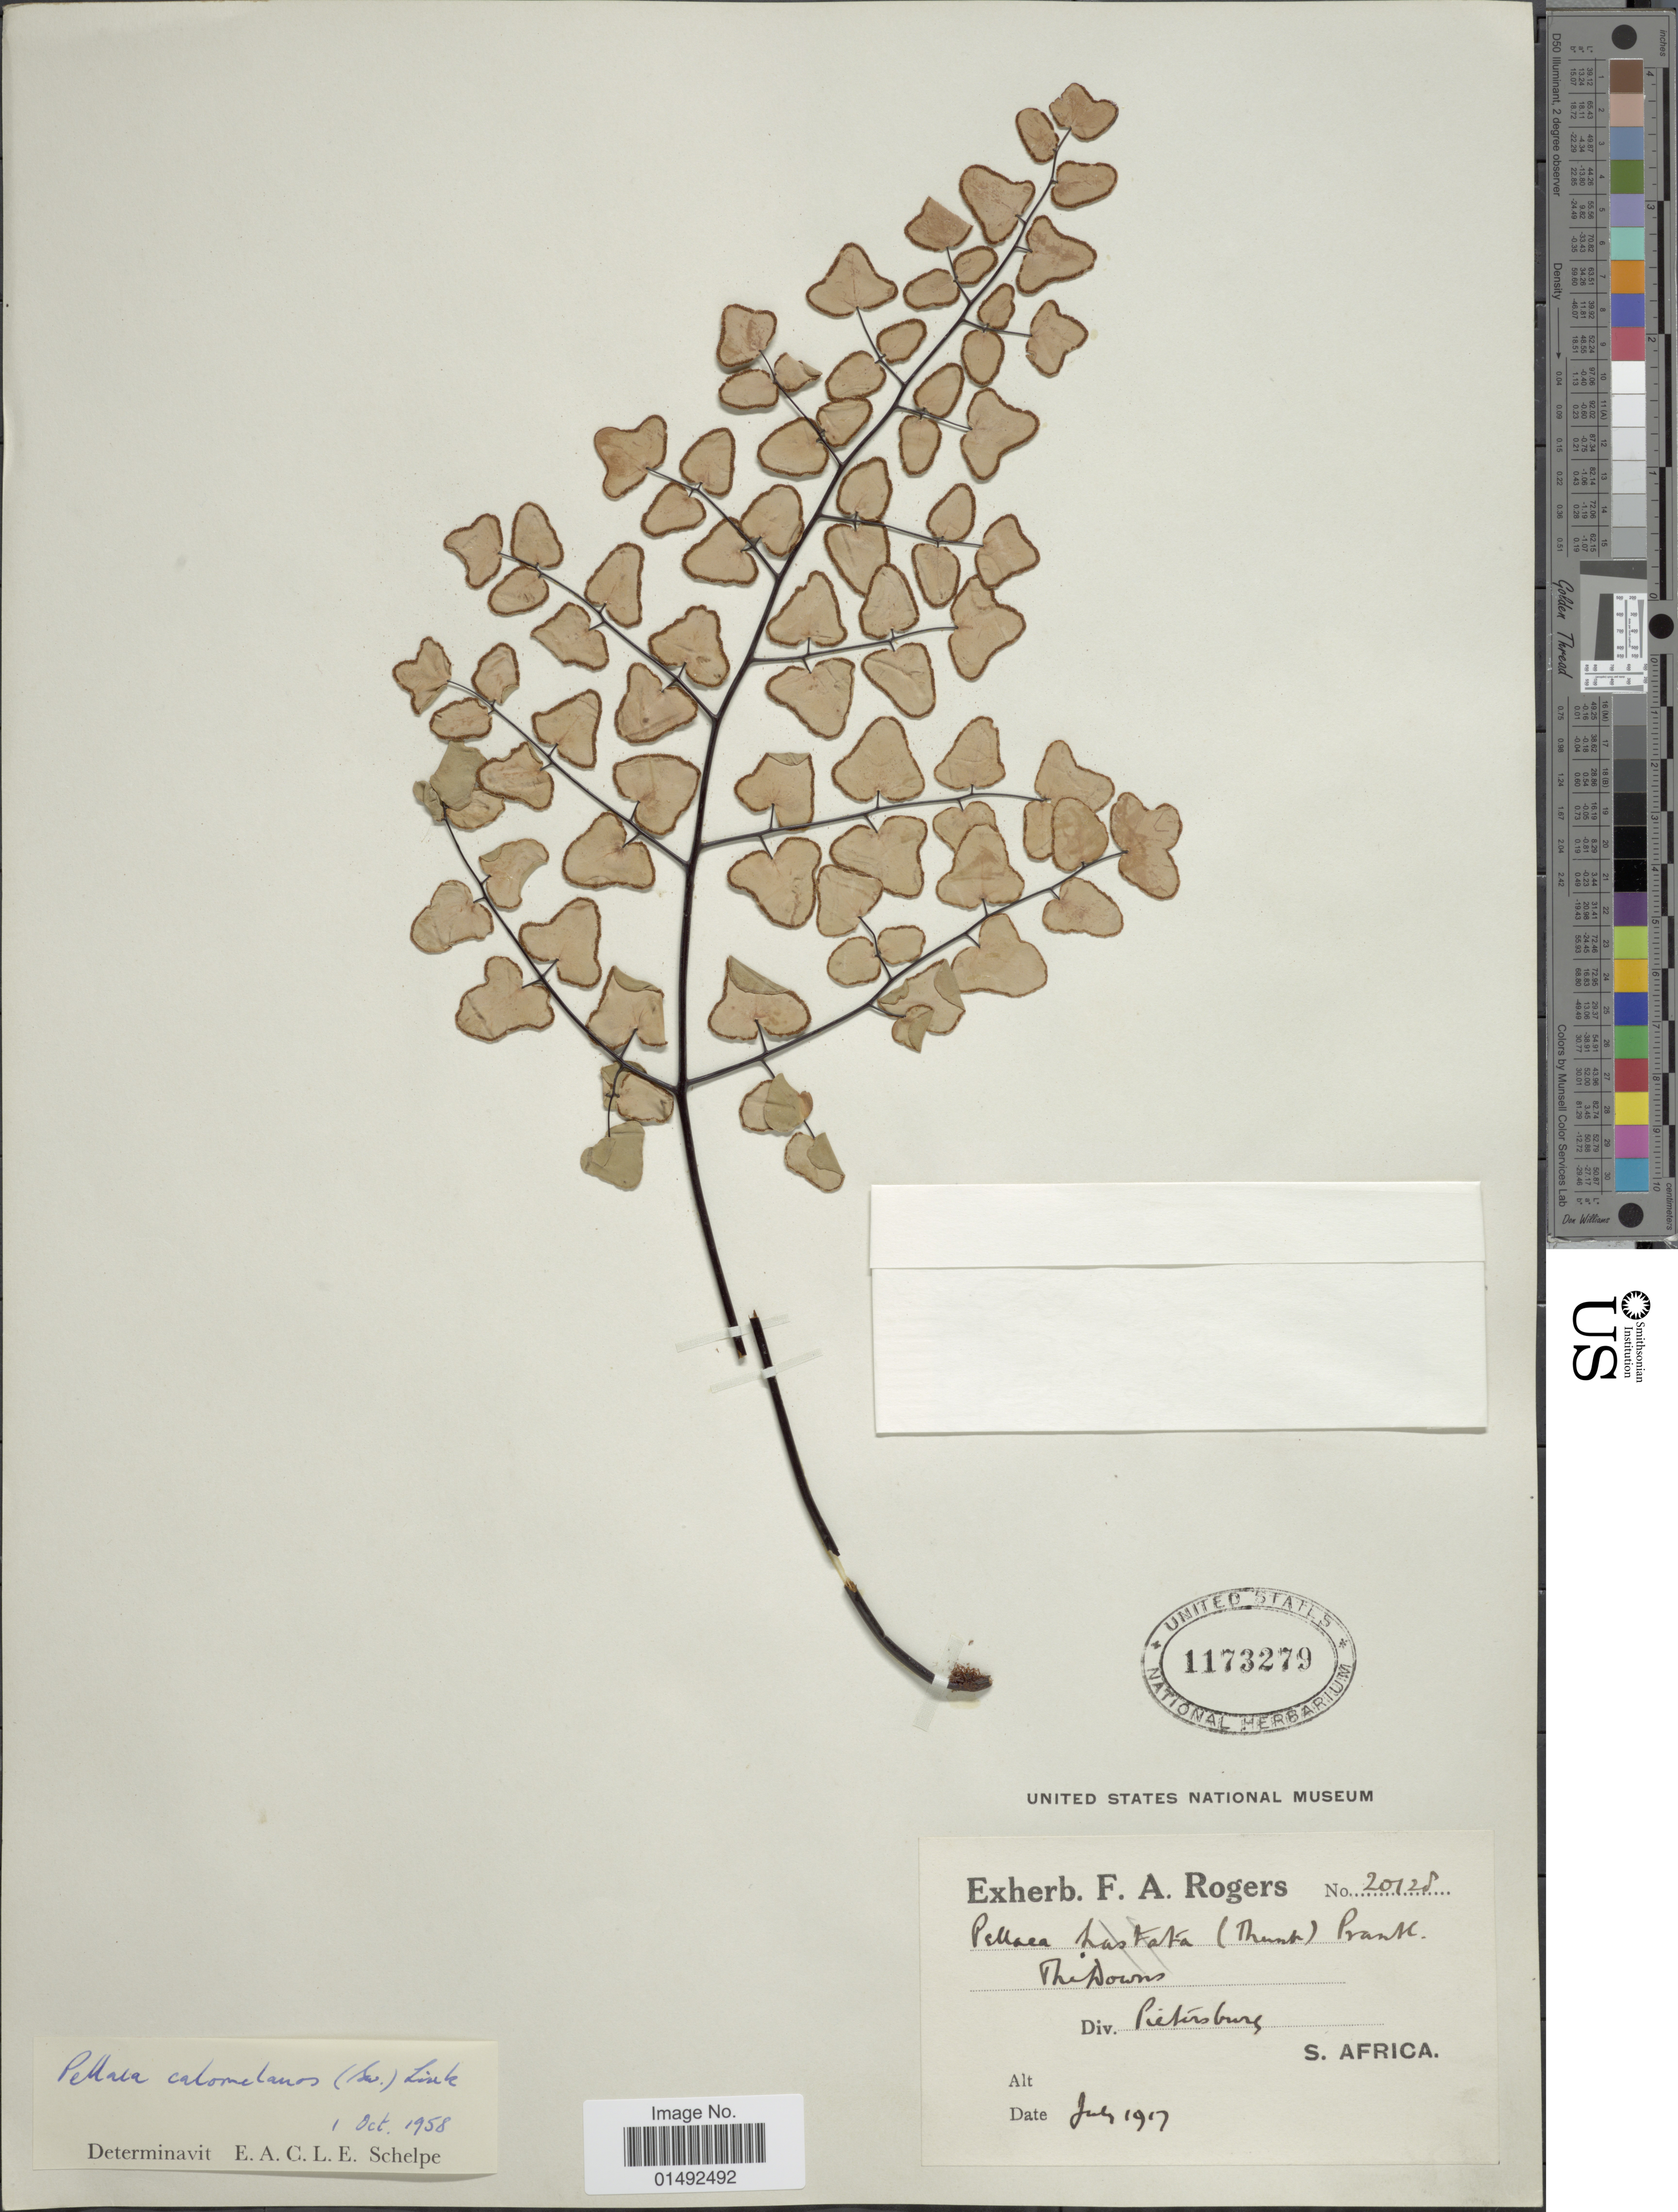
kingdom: Plantae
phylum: Tracheophyta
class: Polypodiopsida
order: Polypodiales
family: Pteridaceae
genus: Pellaea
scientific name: Pellaea calomelanos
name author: (Sw.) Link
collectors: ex herb. F. A. Rogers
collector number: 20128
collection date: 1917-07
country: South Africa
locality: The Downs, Div. Pietersburg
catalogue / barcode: US 1173279